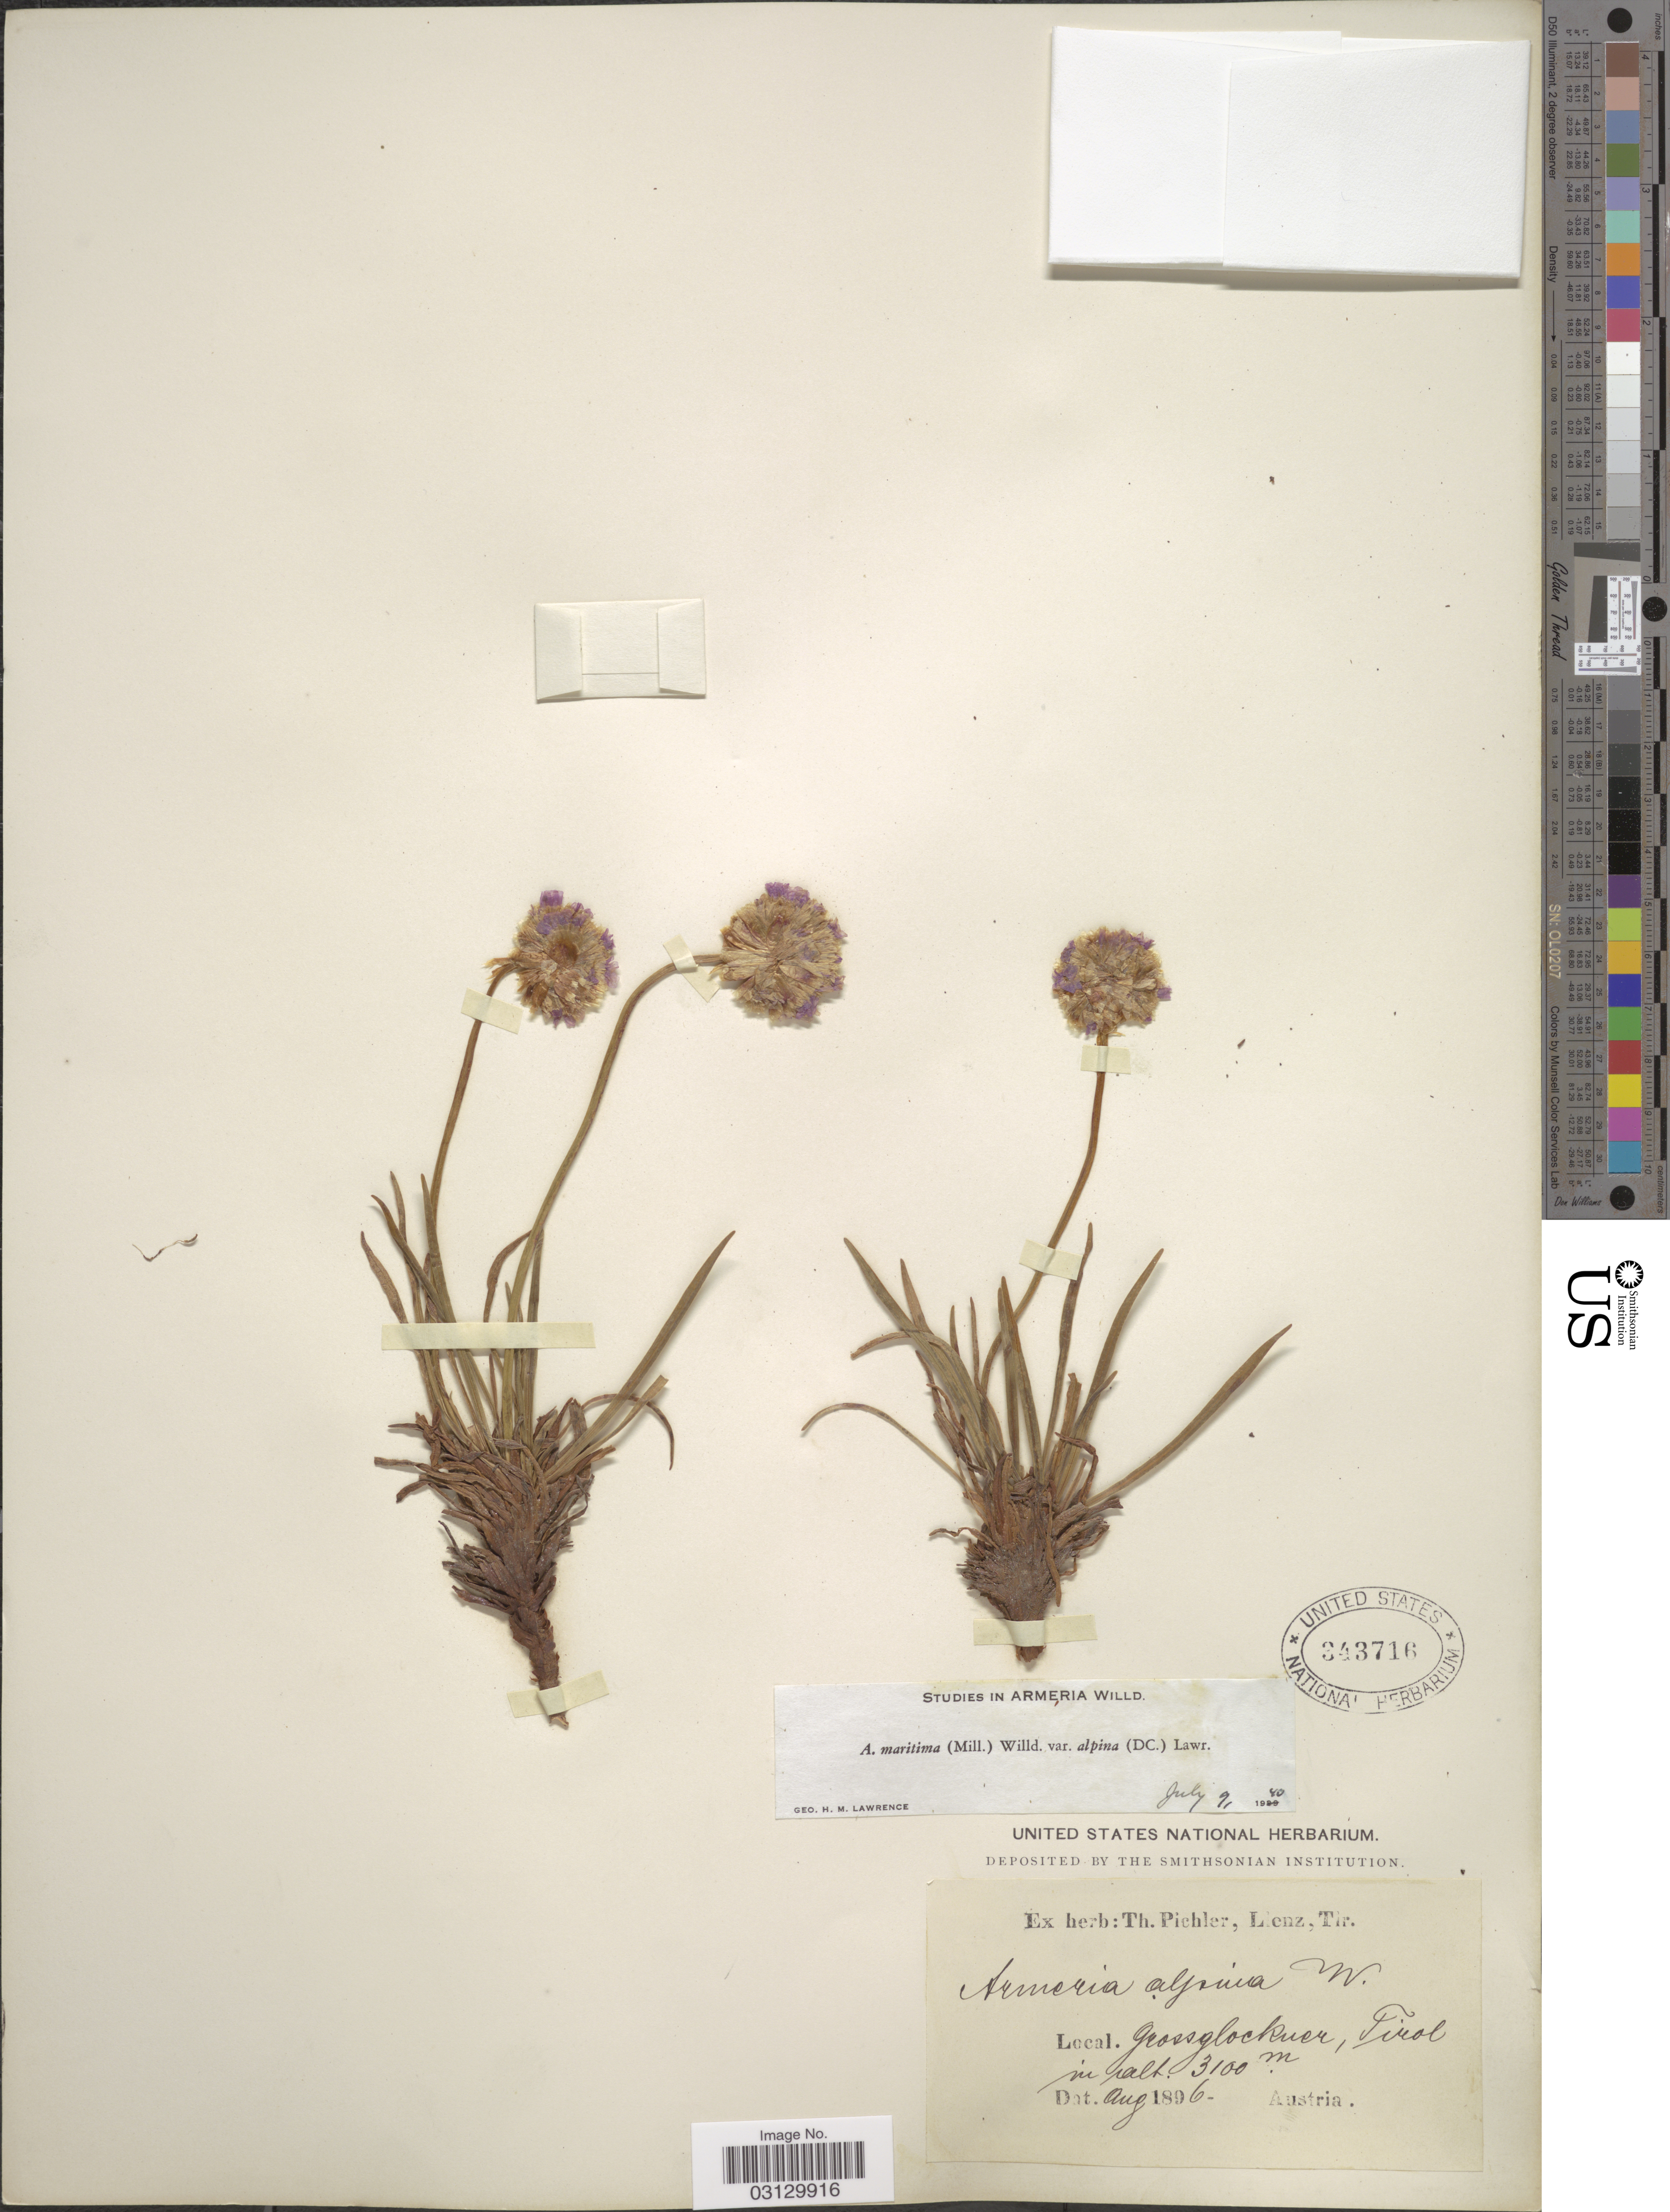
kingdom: Plantae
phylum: Tracheophyta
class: Magnoliopsida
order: Caryophyllales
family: Plumbaginaceae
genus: Armeria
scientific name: Armeria maritima subsp. alpina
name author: (Willd.) P. Silva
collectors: ex herb. T. Pichler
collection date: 1896-08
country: Austria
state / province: Tirol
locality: Grossglockner.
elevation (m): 3100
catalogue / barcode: US 343716